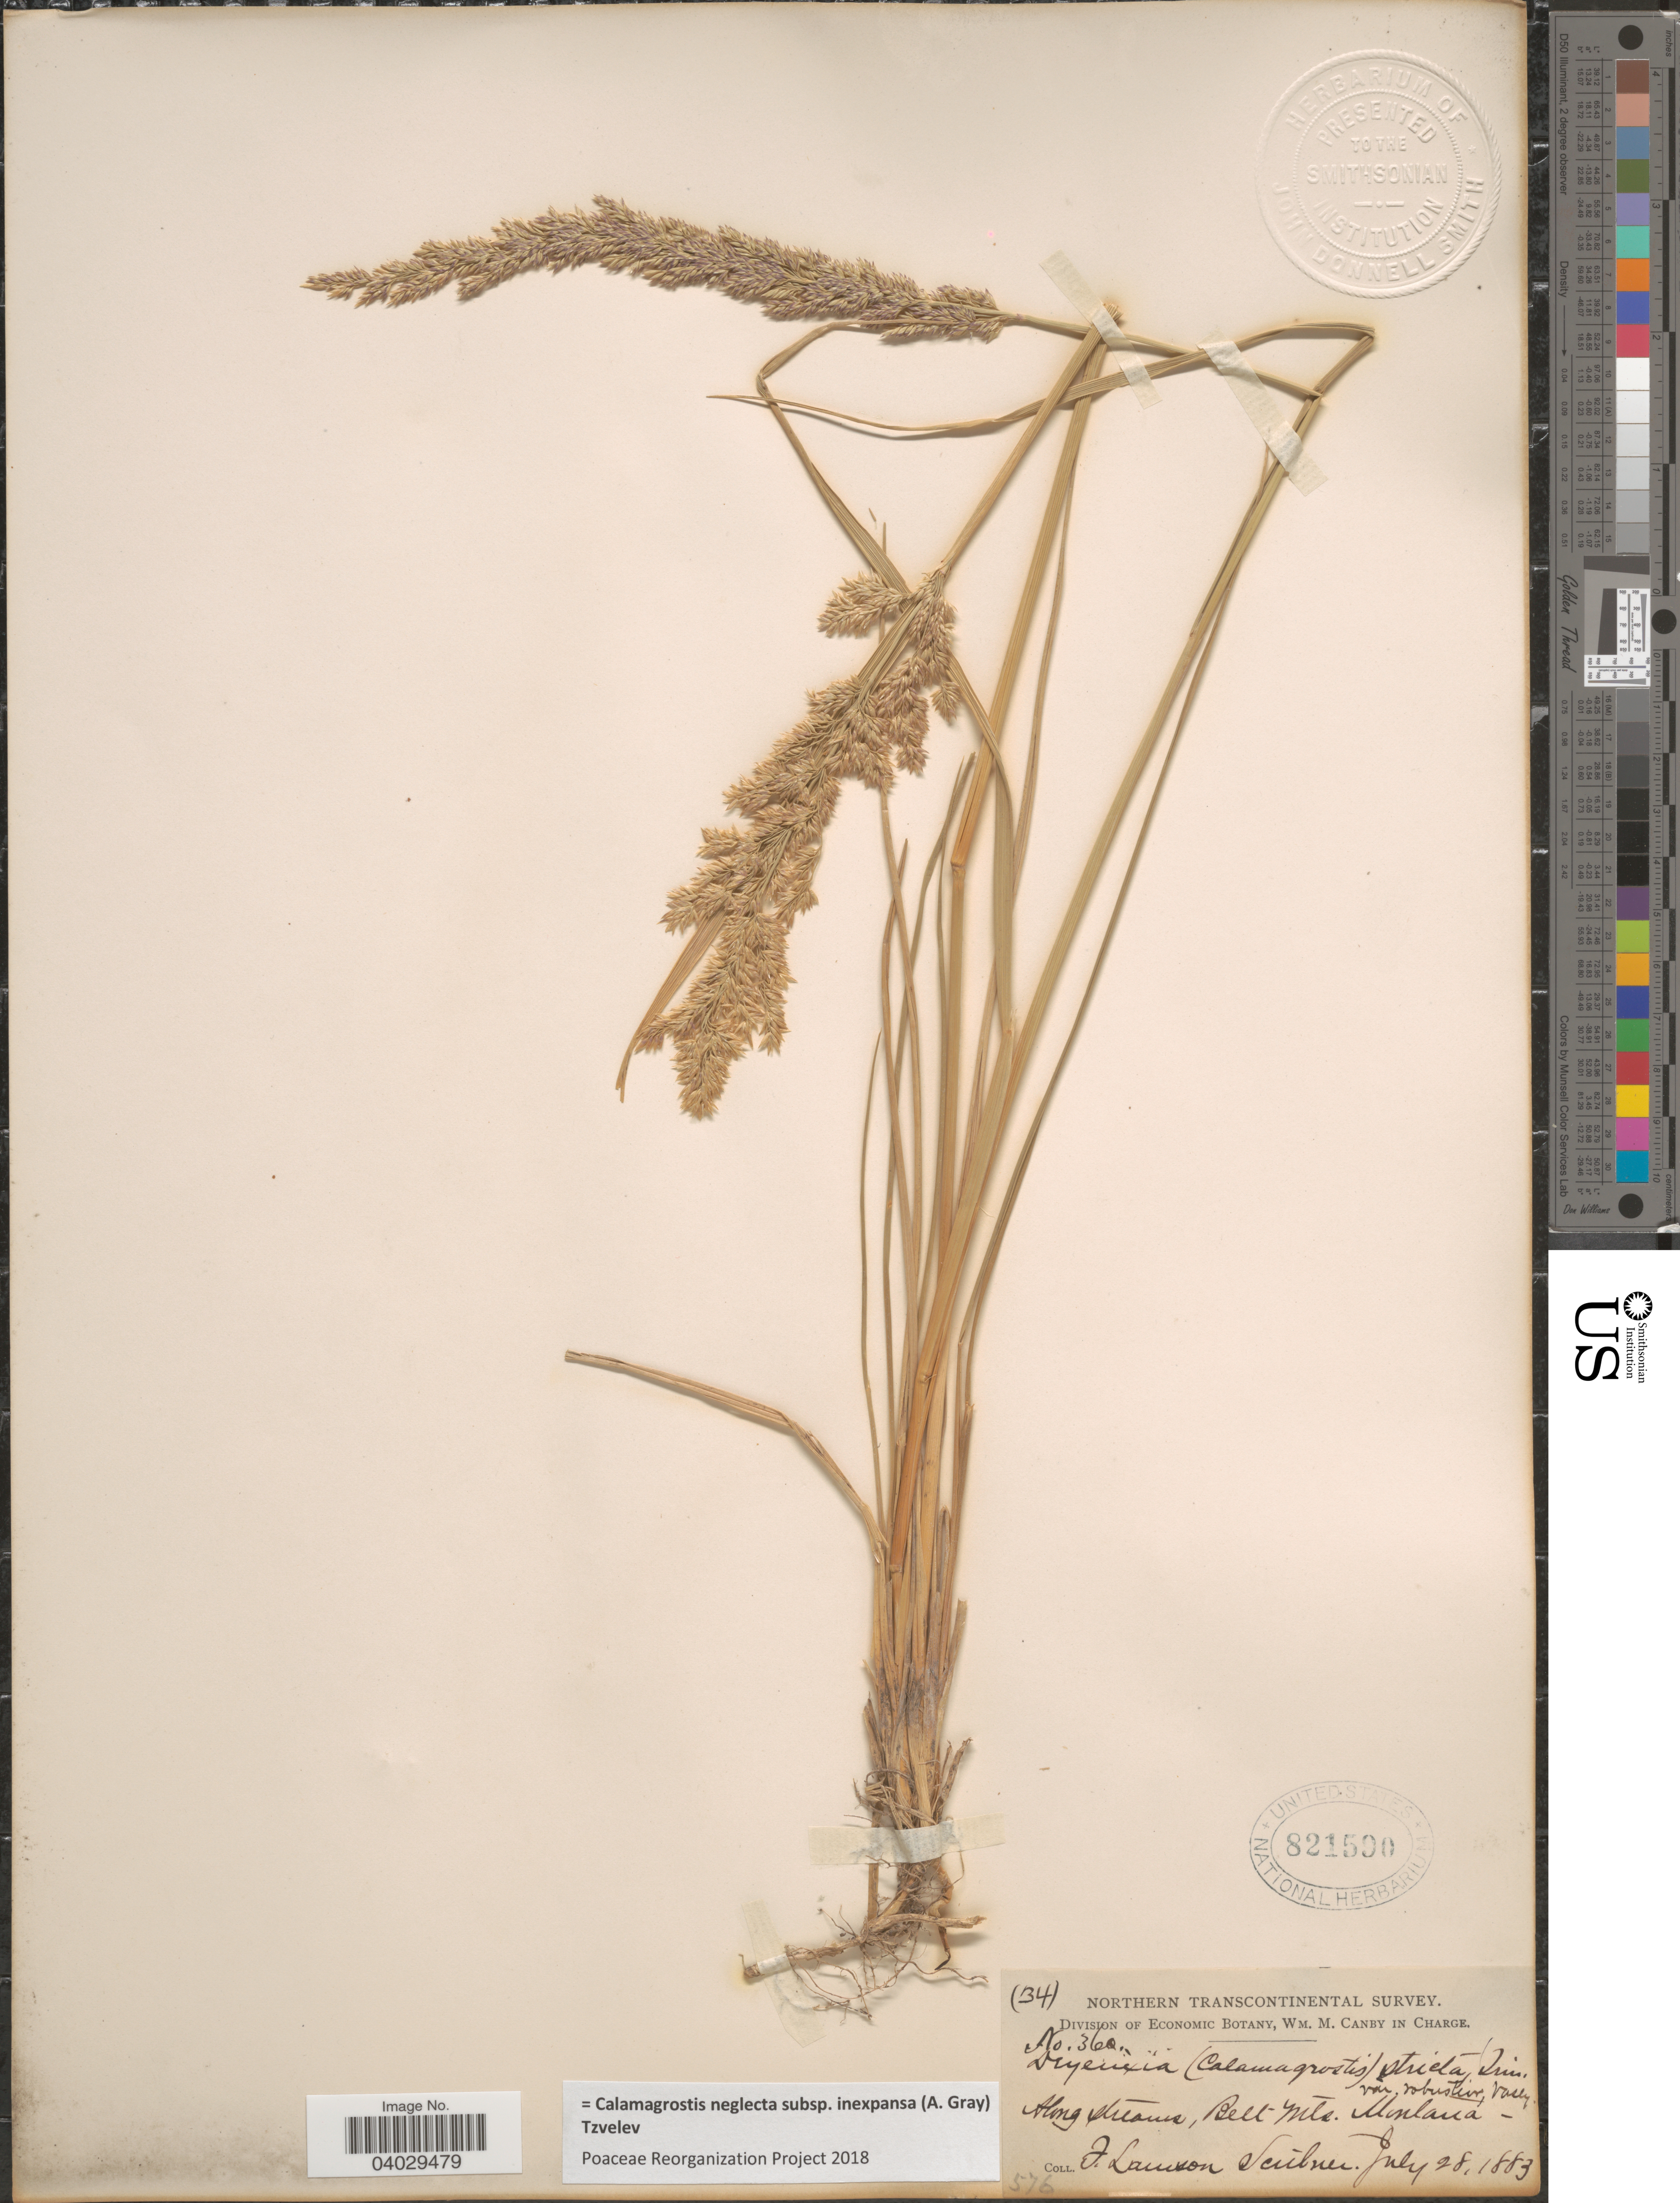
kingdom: Plantae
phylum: Tracheophyta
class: Liliopsida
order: Poales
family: Poaceae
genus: Calamagrostis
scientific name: Calamagrostis neglecta subsp. inexpansa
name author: (A. Gray) Tzvelev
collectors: F. Lamson-Scribner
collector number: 34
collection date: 1883-07-28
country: United States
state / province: Montana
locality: Along streams, Belt Mts.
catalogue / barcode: US 821590